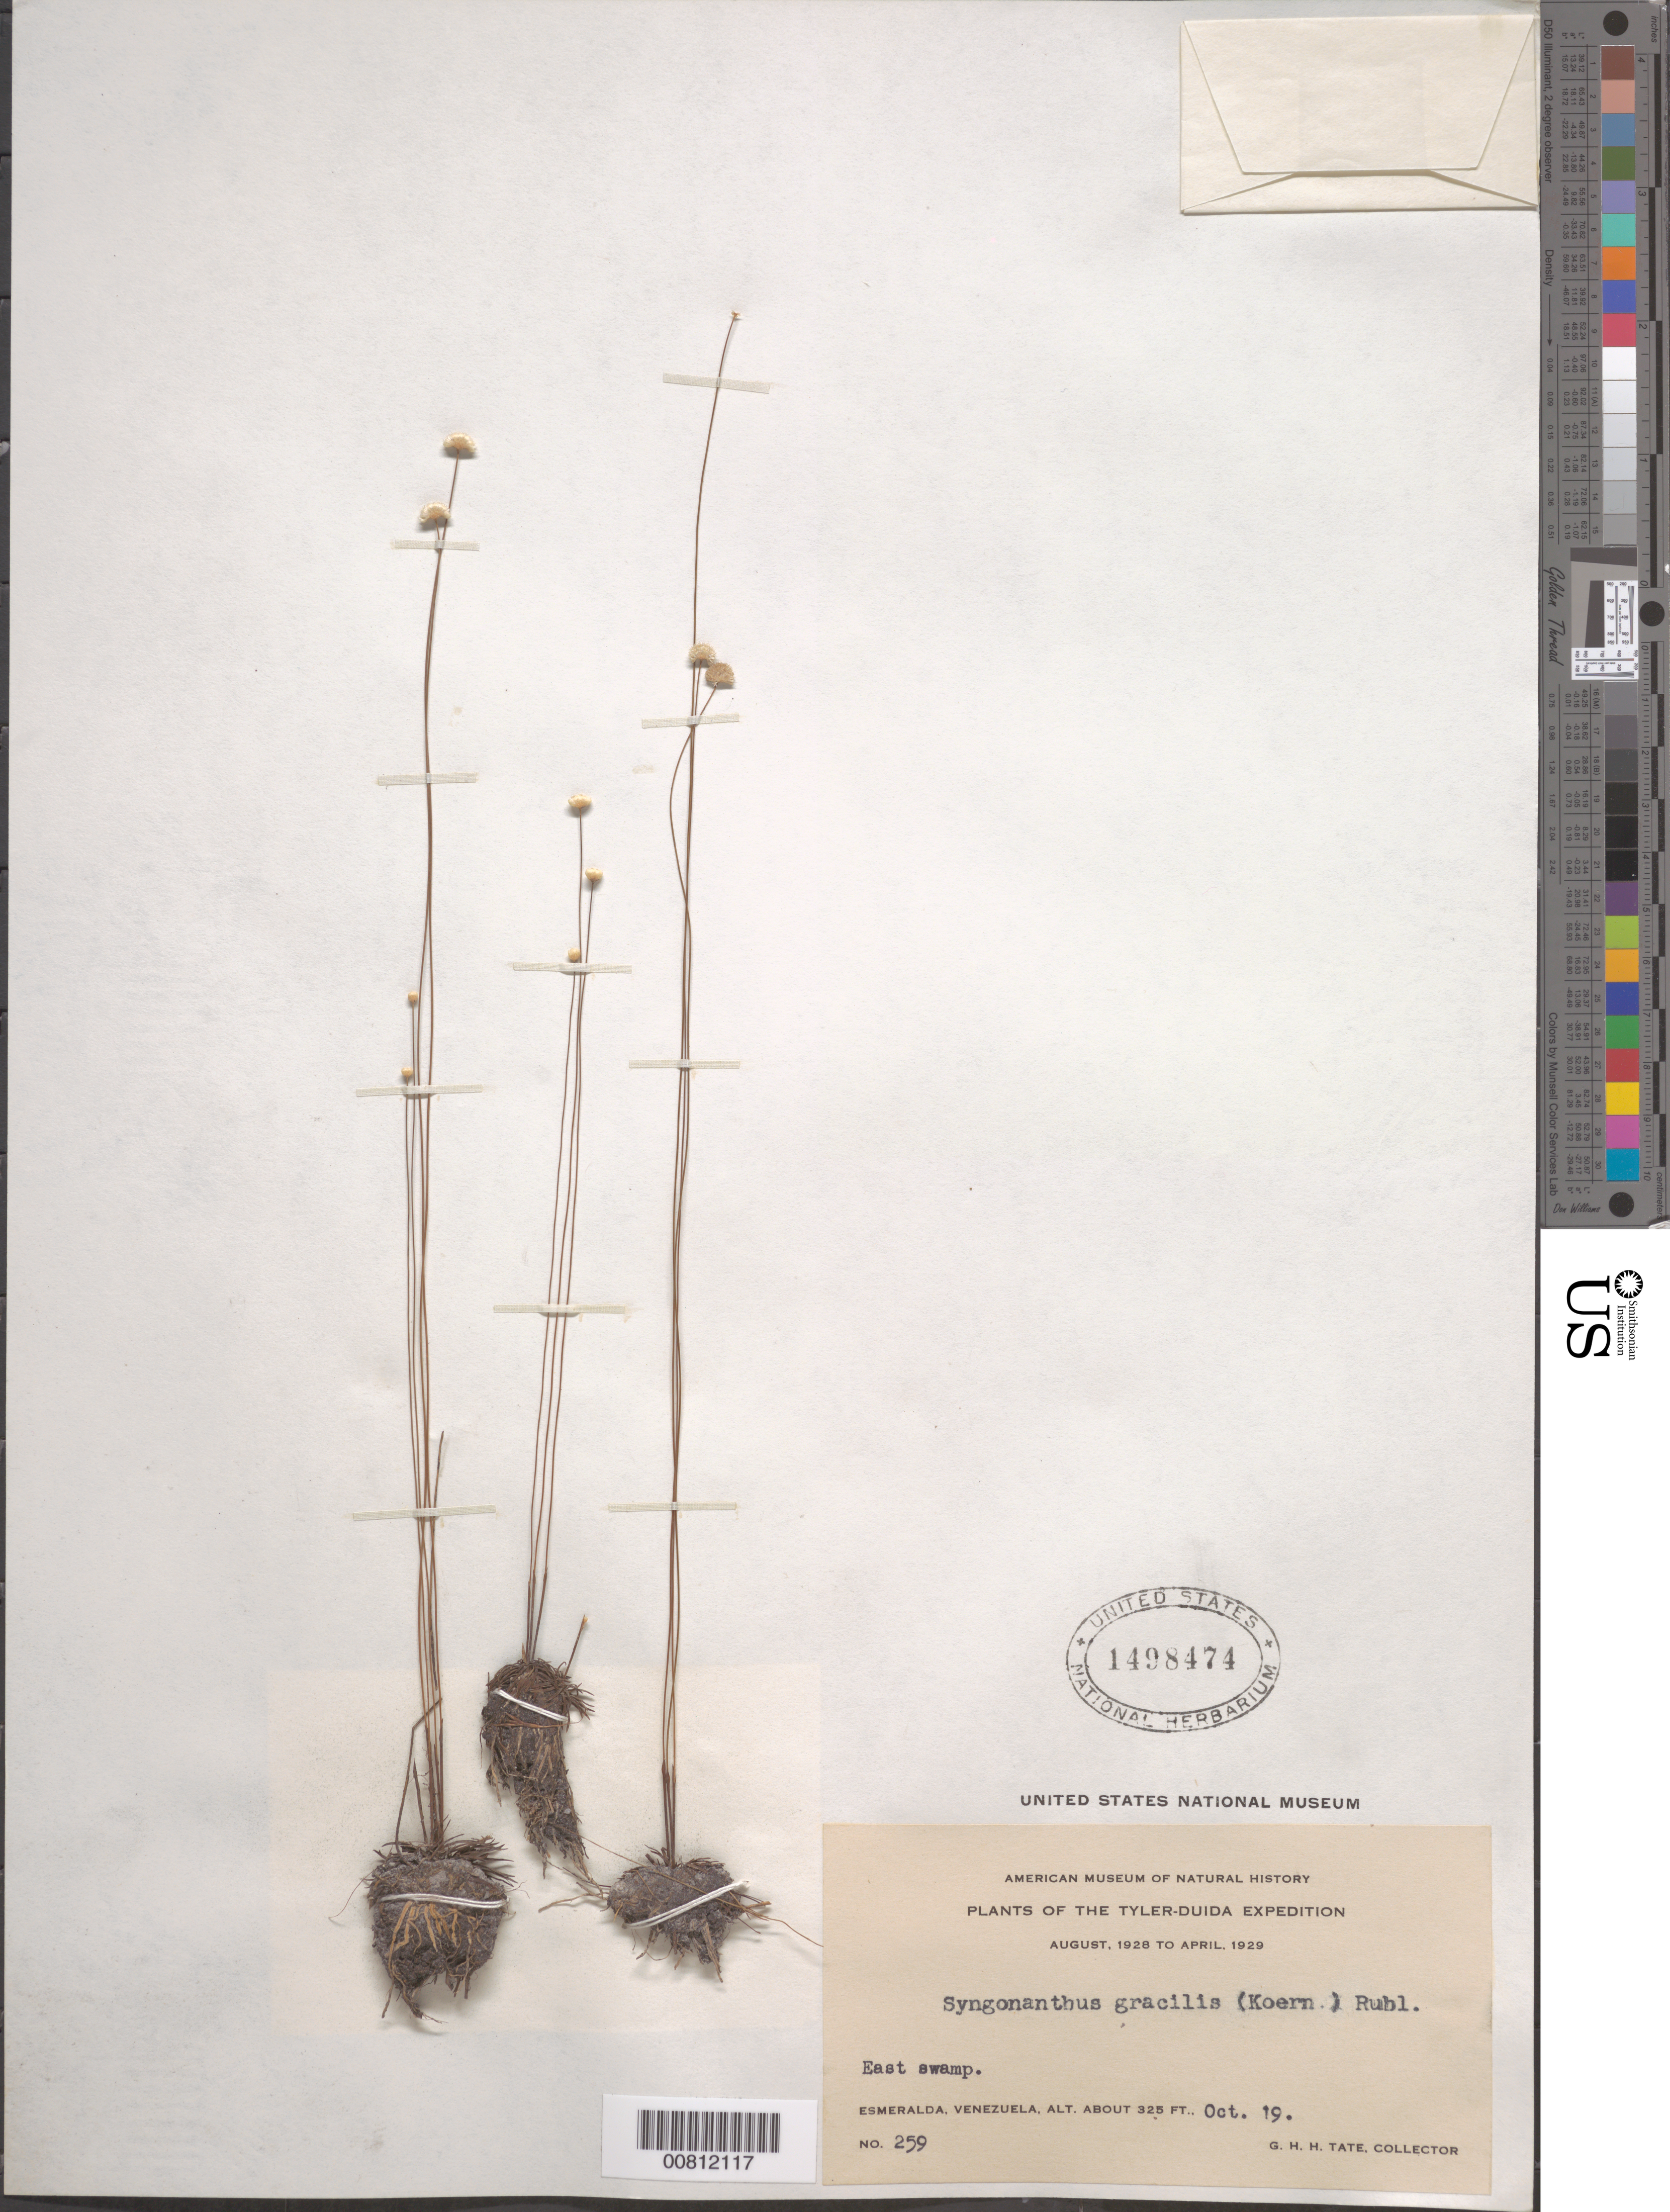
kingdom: Plantae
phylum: Tracheophyta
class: Liliopsida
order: Poales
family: Eriocaulaceae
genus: Syngonanthus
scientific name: Syngonanthus gracilis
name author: (Bong.) Ruhland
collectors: G. H. H.Tate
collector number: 259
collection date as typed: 19-Oct-28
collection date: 1928-10-19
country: Venezuela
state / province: Amazonas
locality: Esmeralda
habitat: East swamp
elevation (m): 99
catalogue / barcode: US 1498474